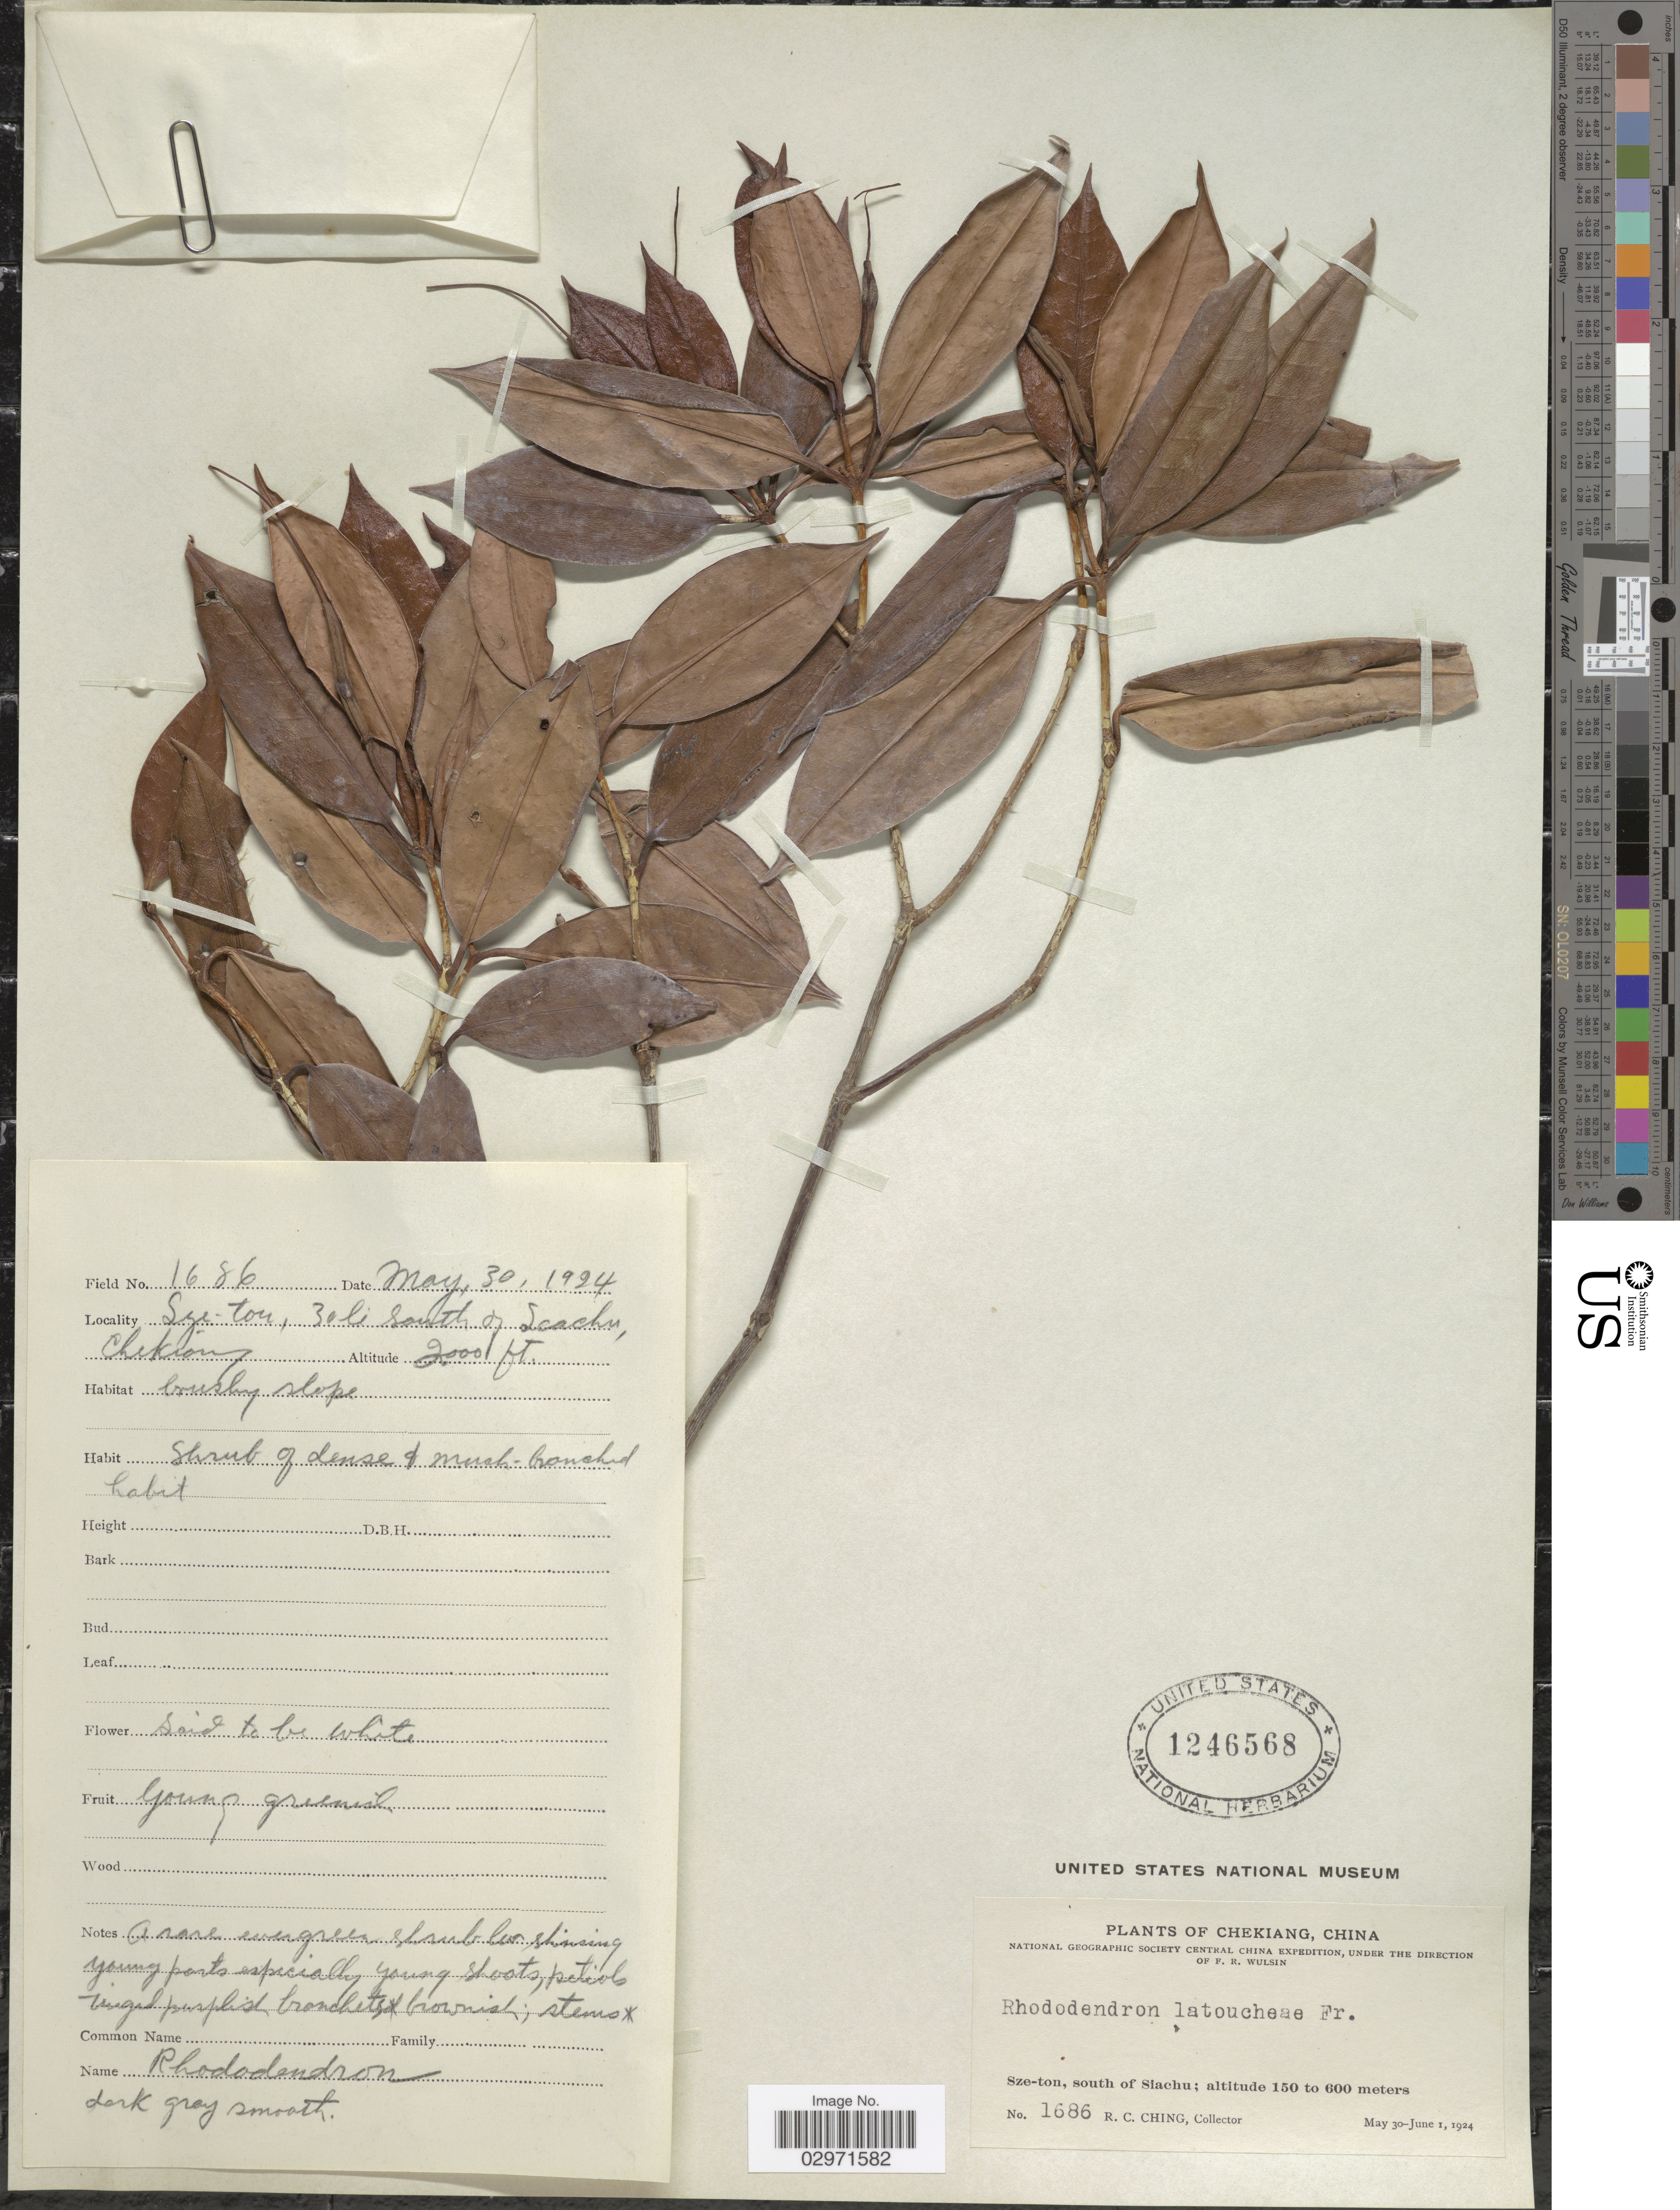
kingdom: Plantae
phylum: Tracheophyta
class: Magnoliopsida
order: Ericales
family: Ericaceae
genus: Rhododendron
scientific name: Rhododendron latoucheae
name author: Franch.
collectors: R. C. Ching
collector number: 1686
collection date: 1924-05-30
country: China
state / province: Zhejiang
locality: Sze-ton, south of Siachu, Chekiang.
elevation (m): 610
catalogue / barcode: US 1246568